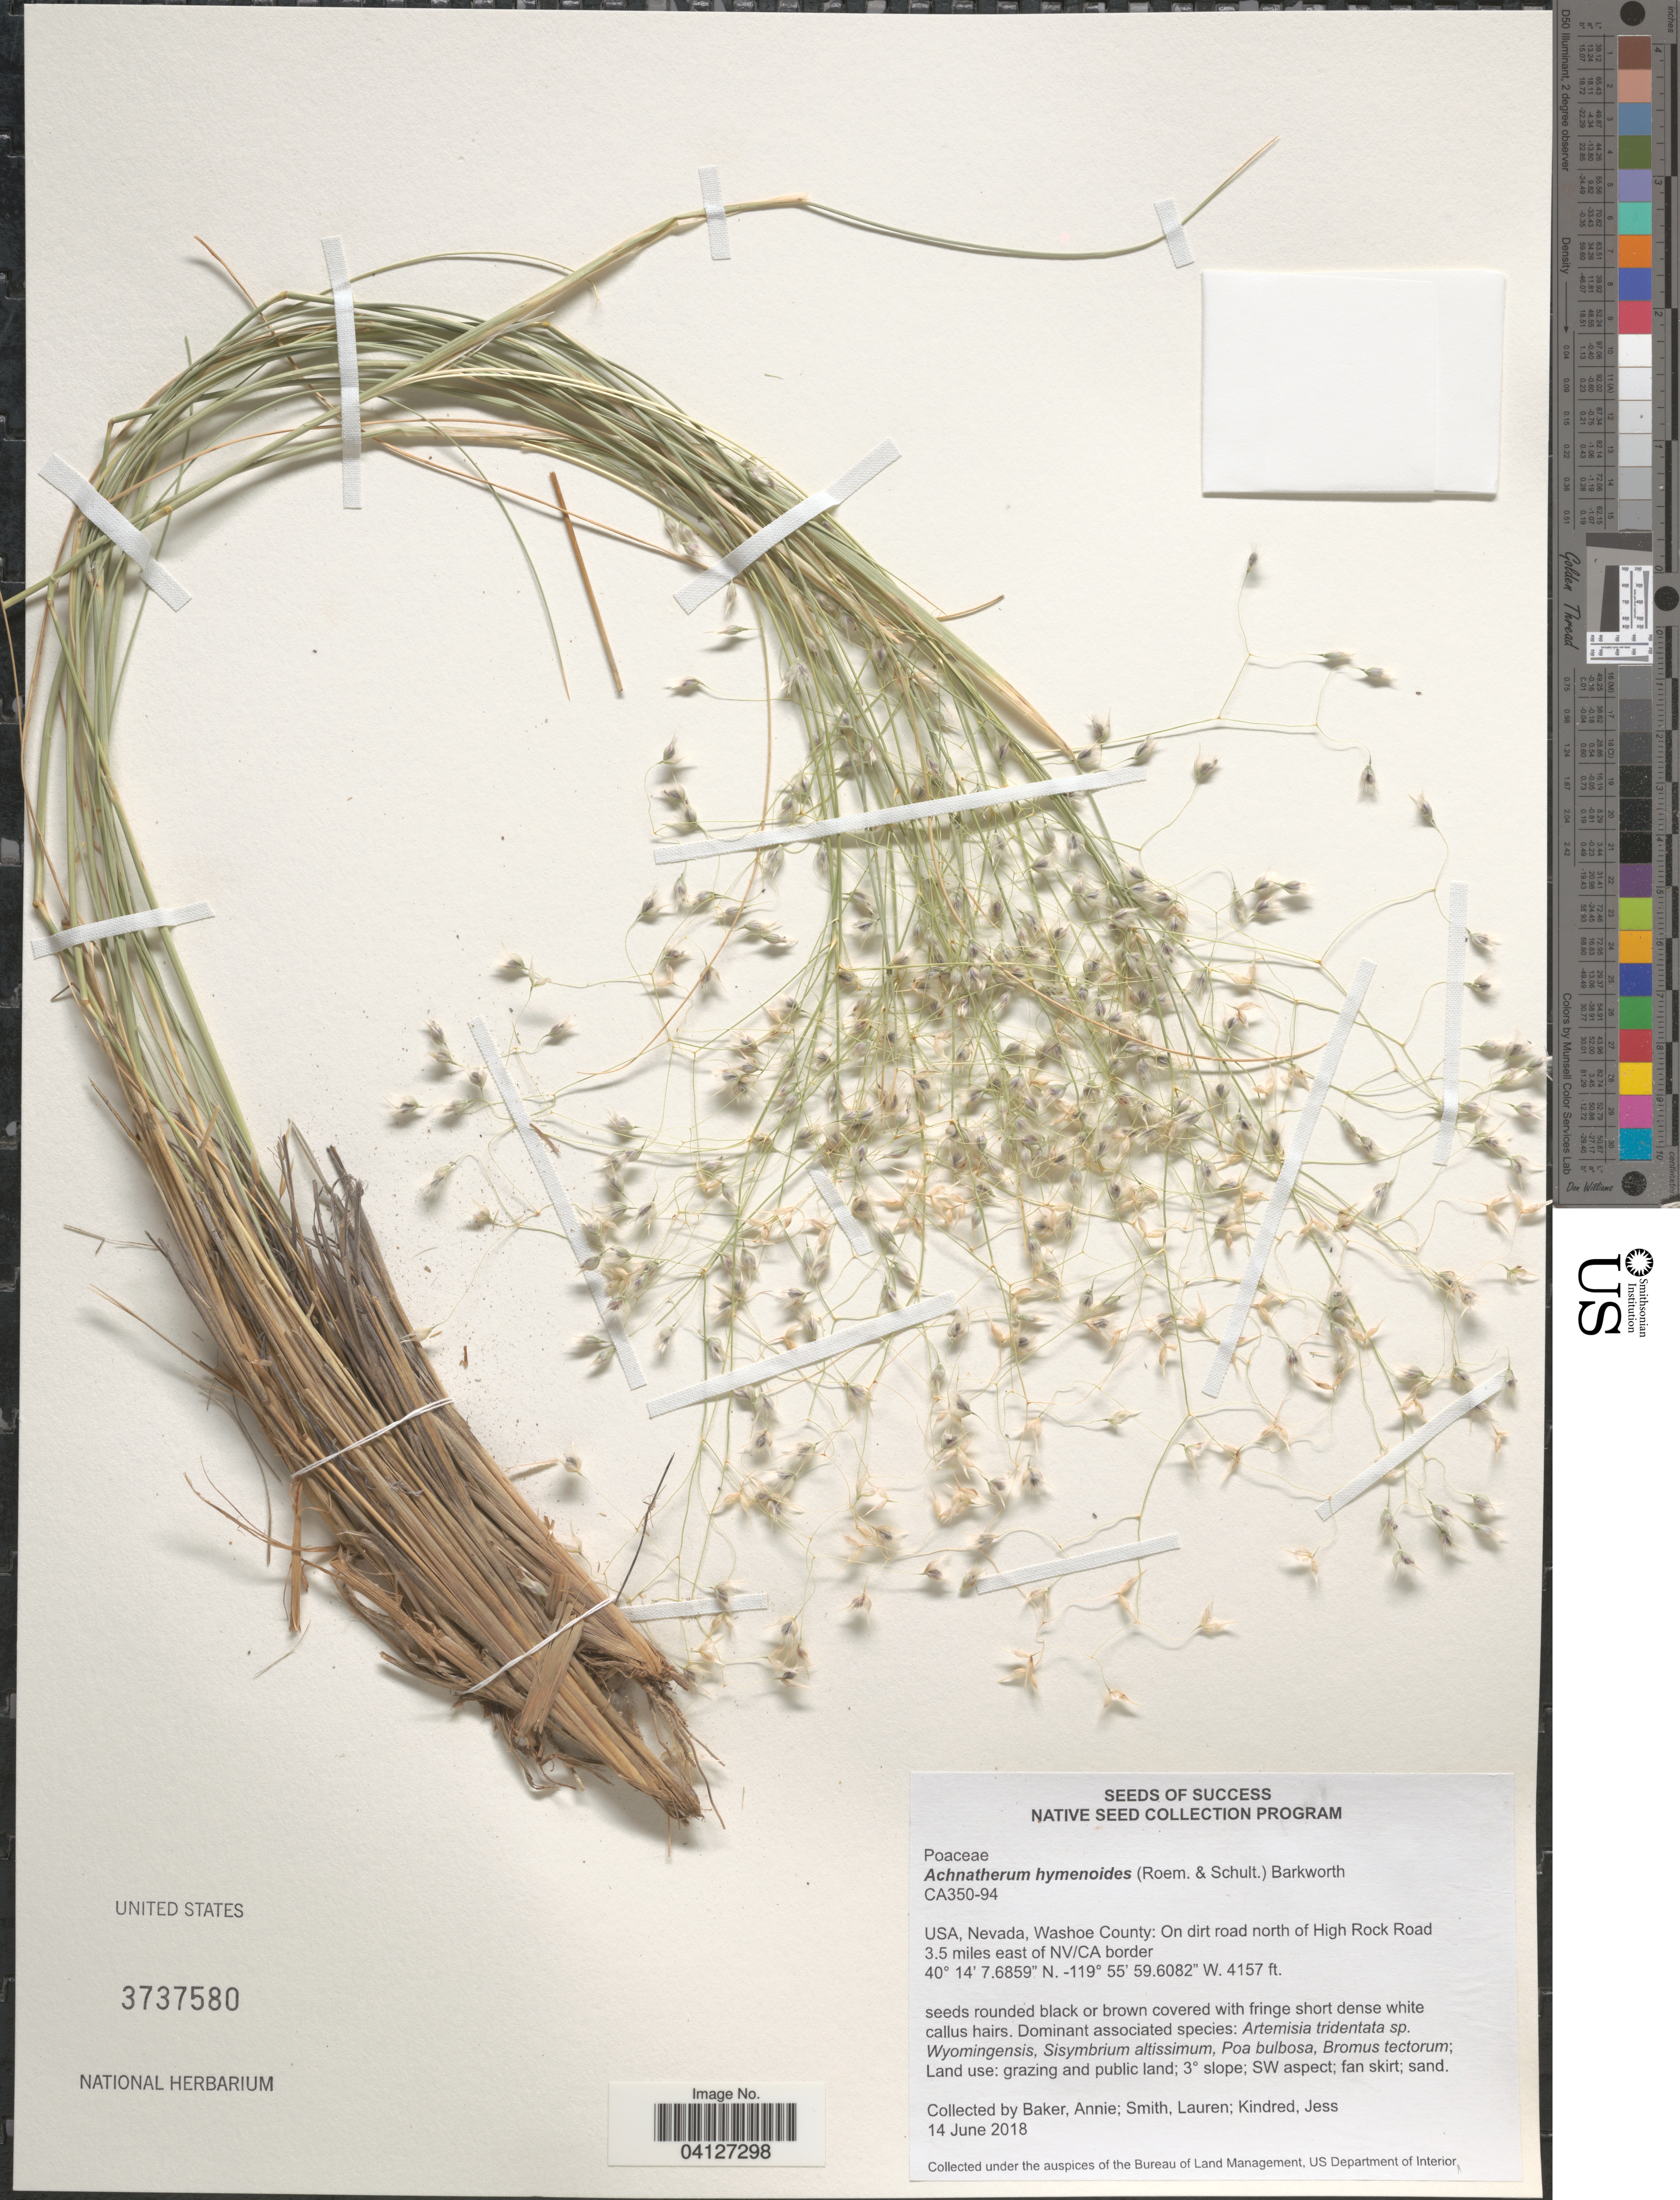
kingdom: Plantae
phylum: Tracheophyta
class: Liliopsida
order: Poales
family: Poaceae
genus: Achnatherum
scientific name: Achnatherum hymenoides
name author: (Roem. & Schult.) Barkworth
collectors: A. F. Baker, L. Smith & J. Kindred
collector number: CA350-94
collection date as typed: Transcribed d/m/y: 14/6/2018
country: United States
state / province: Nevada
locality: Washoe County: On dirt road north of High Rock Road 3.5 miles east of NV/CA border.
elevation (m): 1267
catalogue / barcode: US 3737580